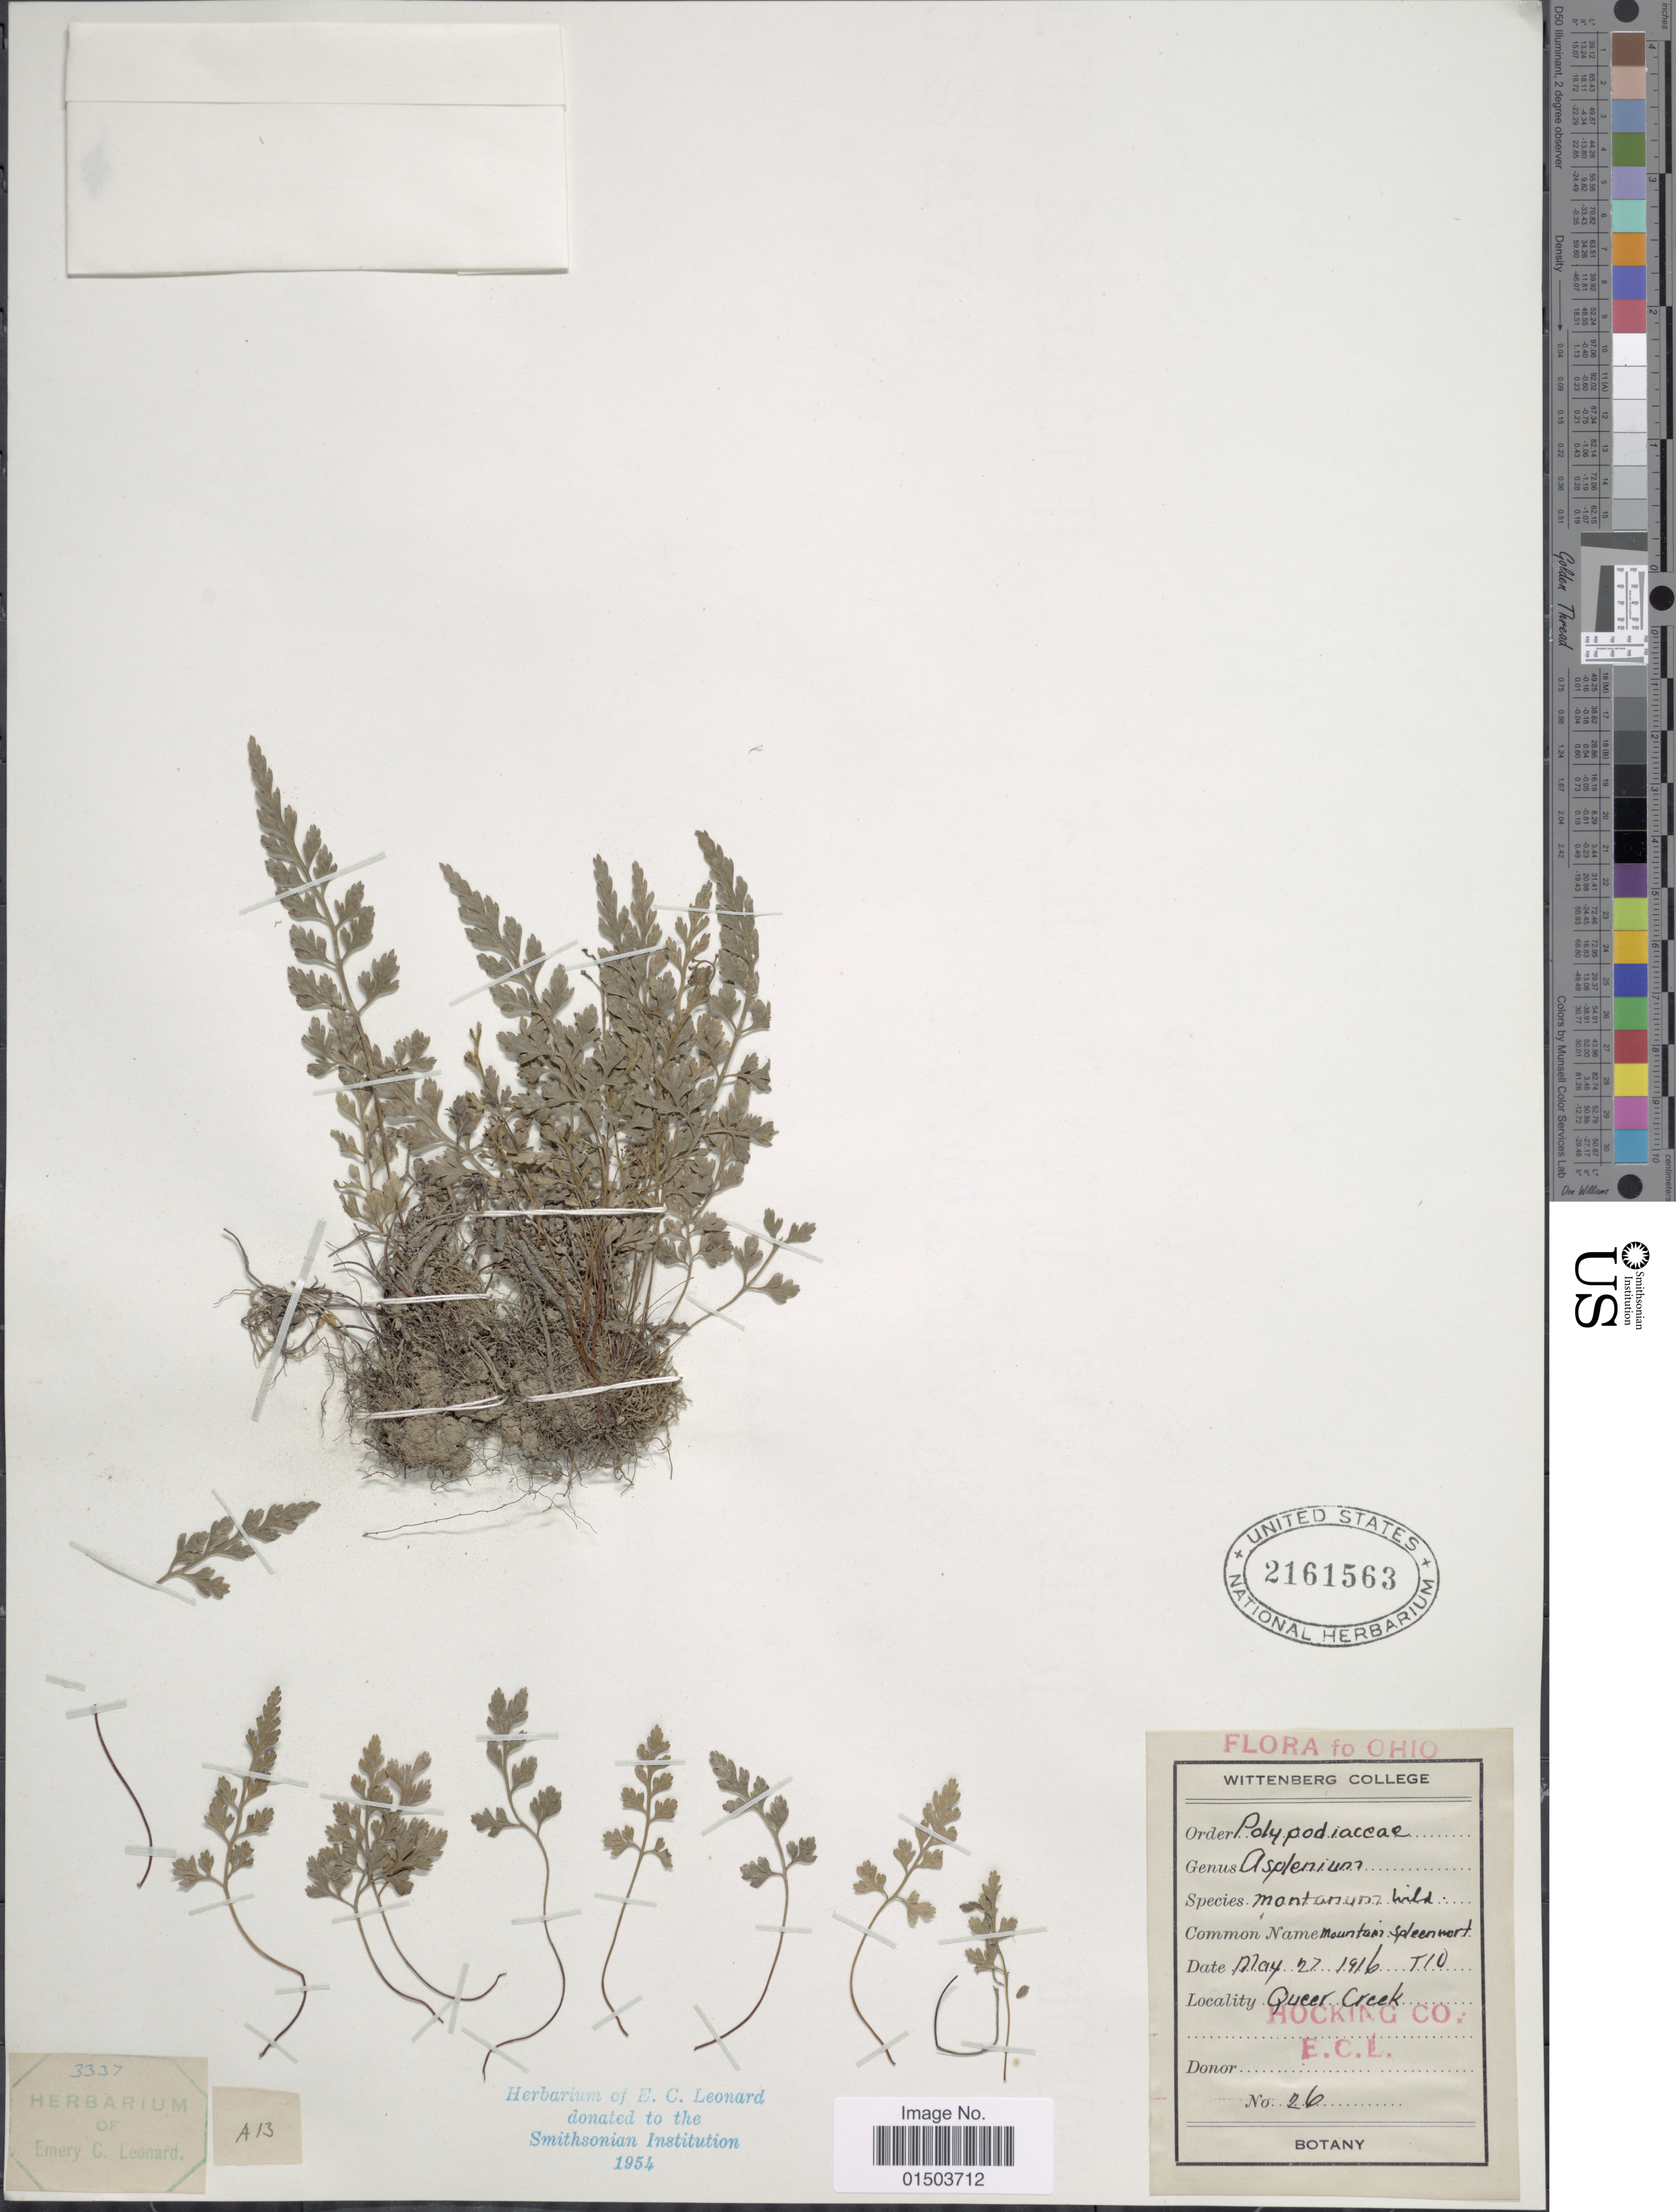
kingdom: Plantae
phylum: Tracheophyta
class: Polypodiopsida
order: Polypodiales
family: Aspleniaceae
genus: Asplenium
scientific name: Asplenium montanum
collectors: E. C. Leonard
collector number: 26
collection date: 1916-05-27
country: United States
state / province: Ohio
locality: Queen Creek, Hocking Co.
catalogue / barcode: US 2161563